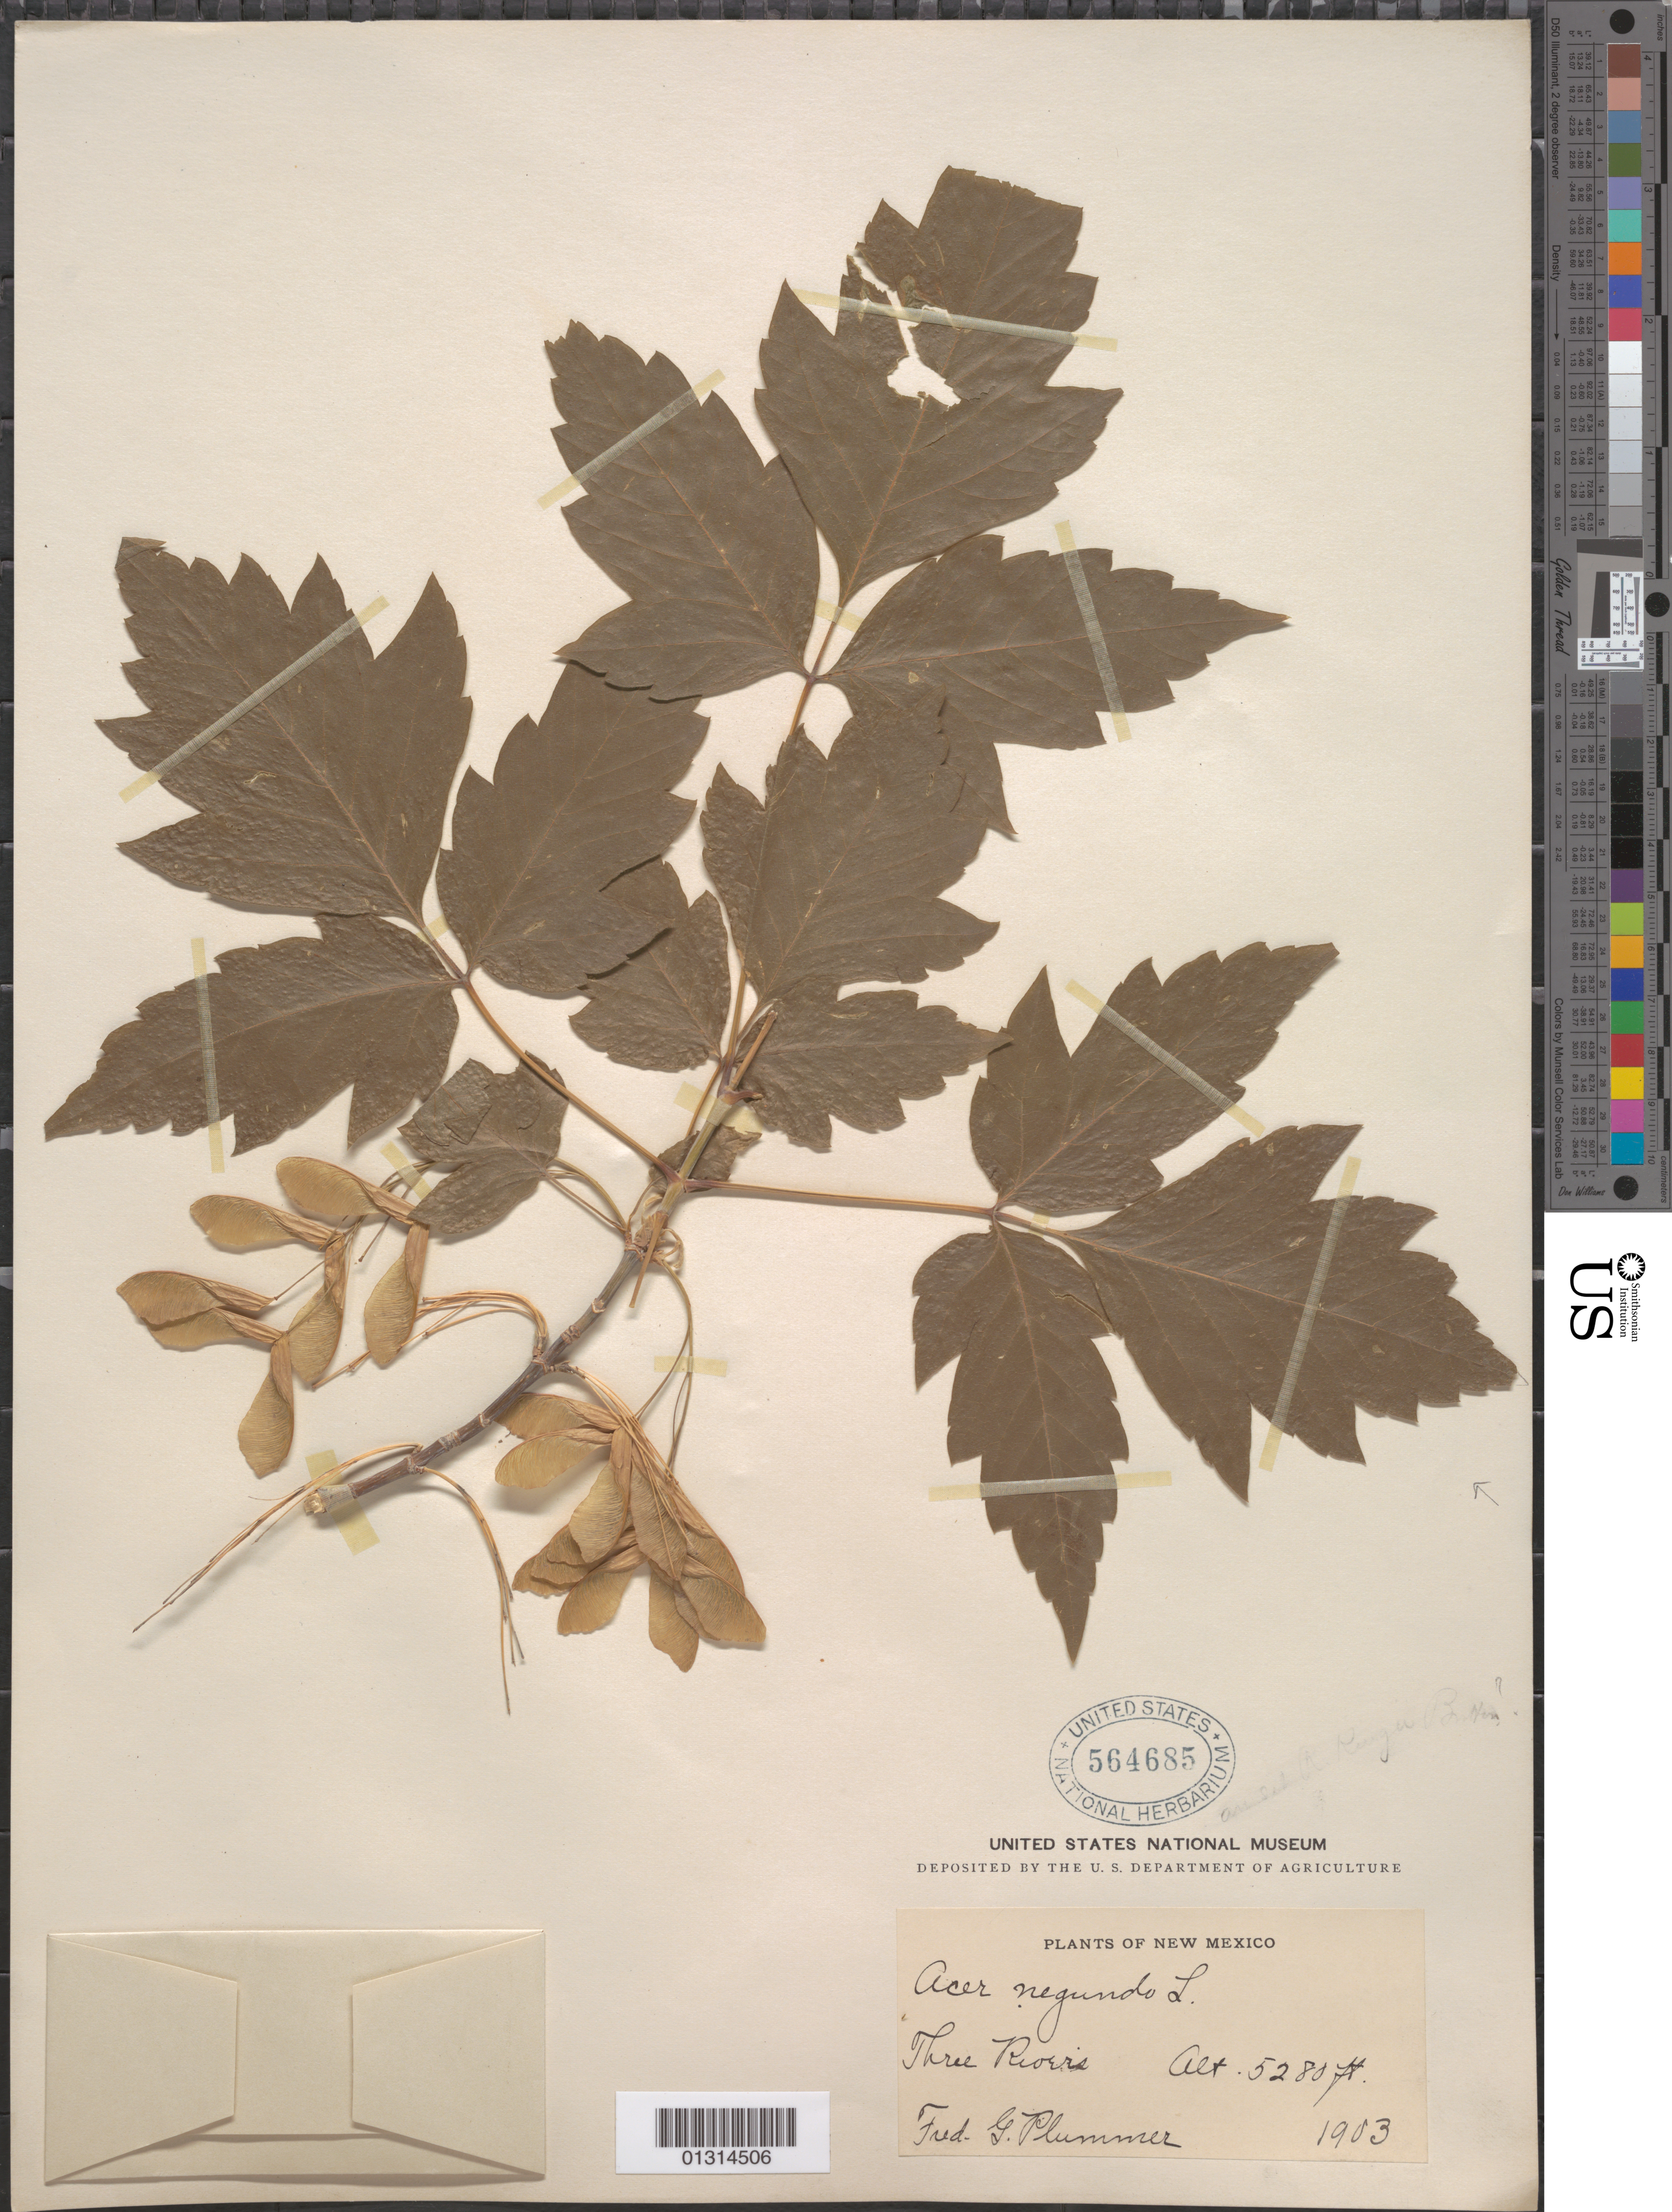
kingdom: Plantae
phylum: Tracheophyta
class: Magnoliopsida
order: Sapindales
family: Sapindaceae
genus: Acer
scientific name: Acer negundo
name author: L.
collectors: F. Plummer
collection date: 1903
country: United States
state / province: New Mexico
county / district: Otero County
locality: Three Rivers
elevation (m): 1609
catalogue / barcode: US 564685